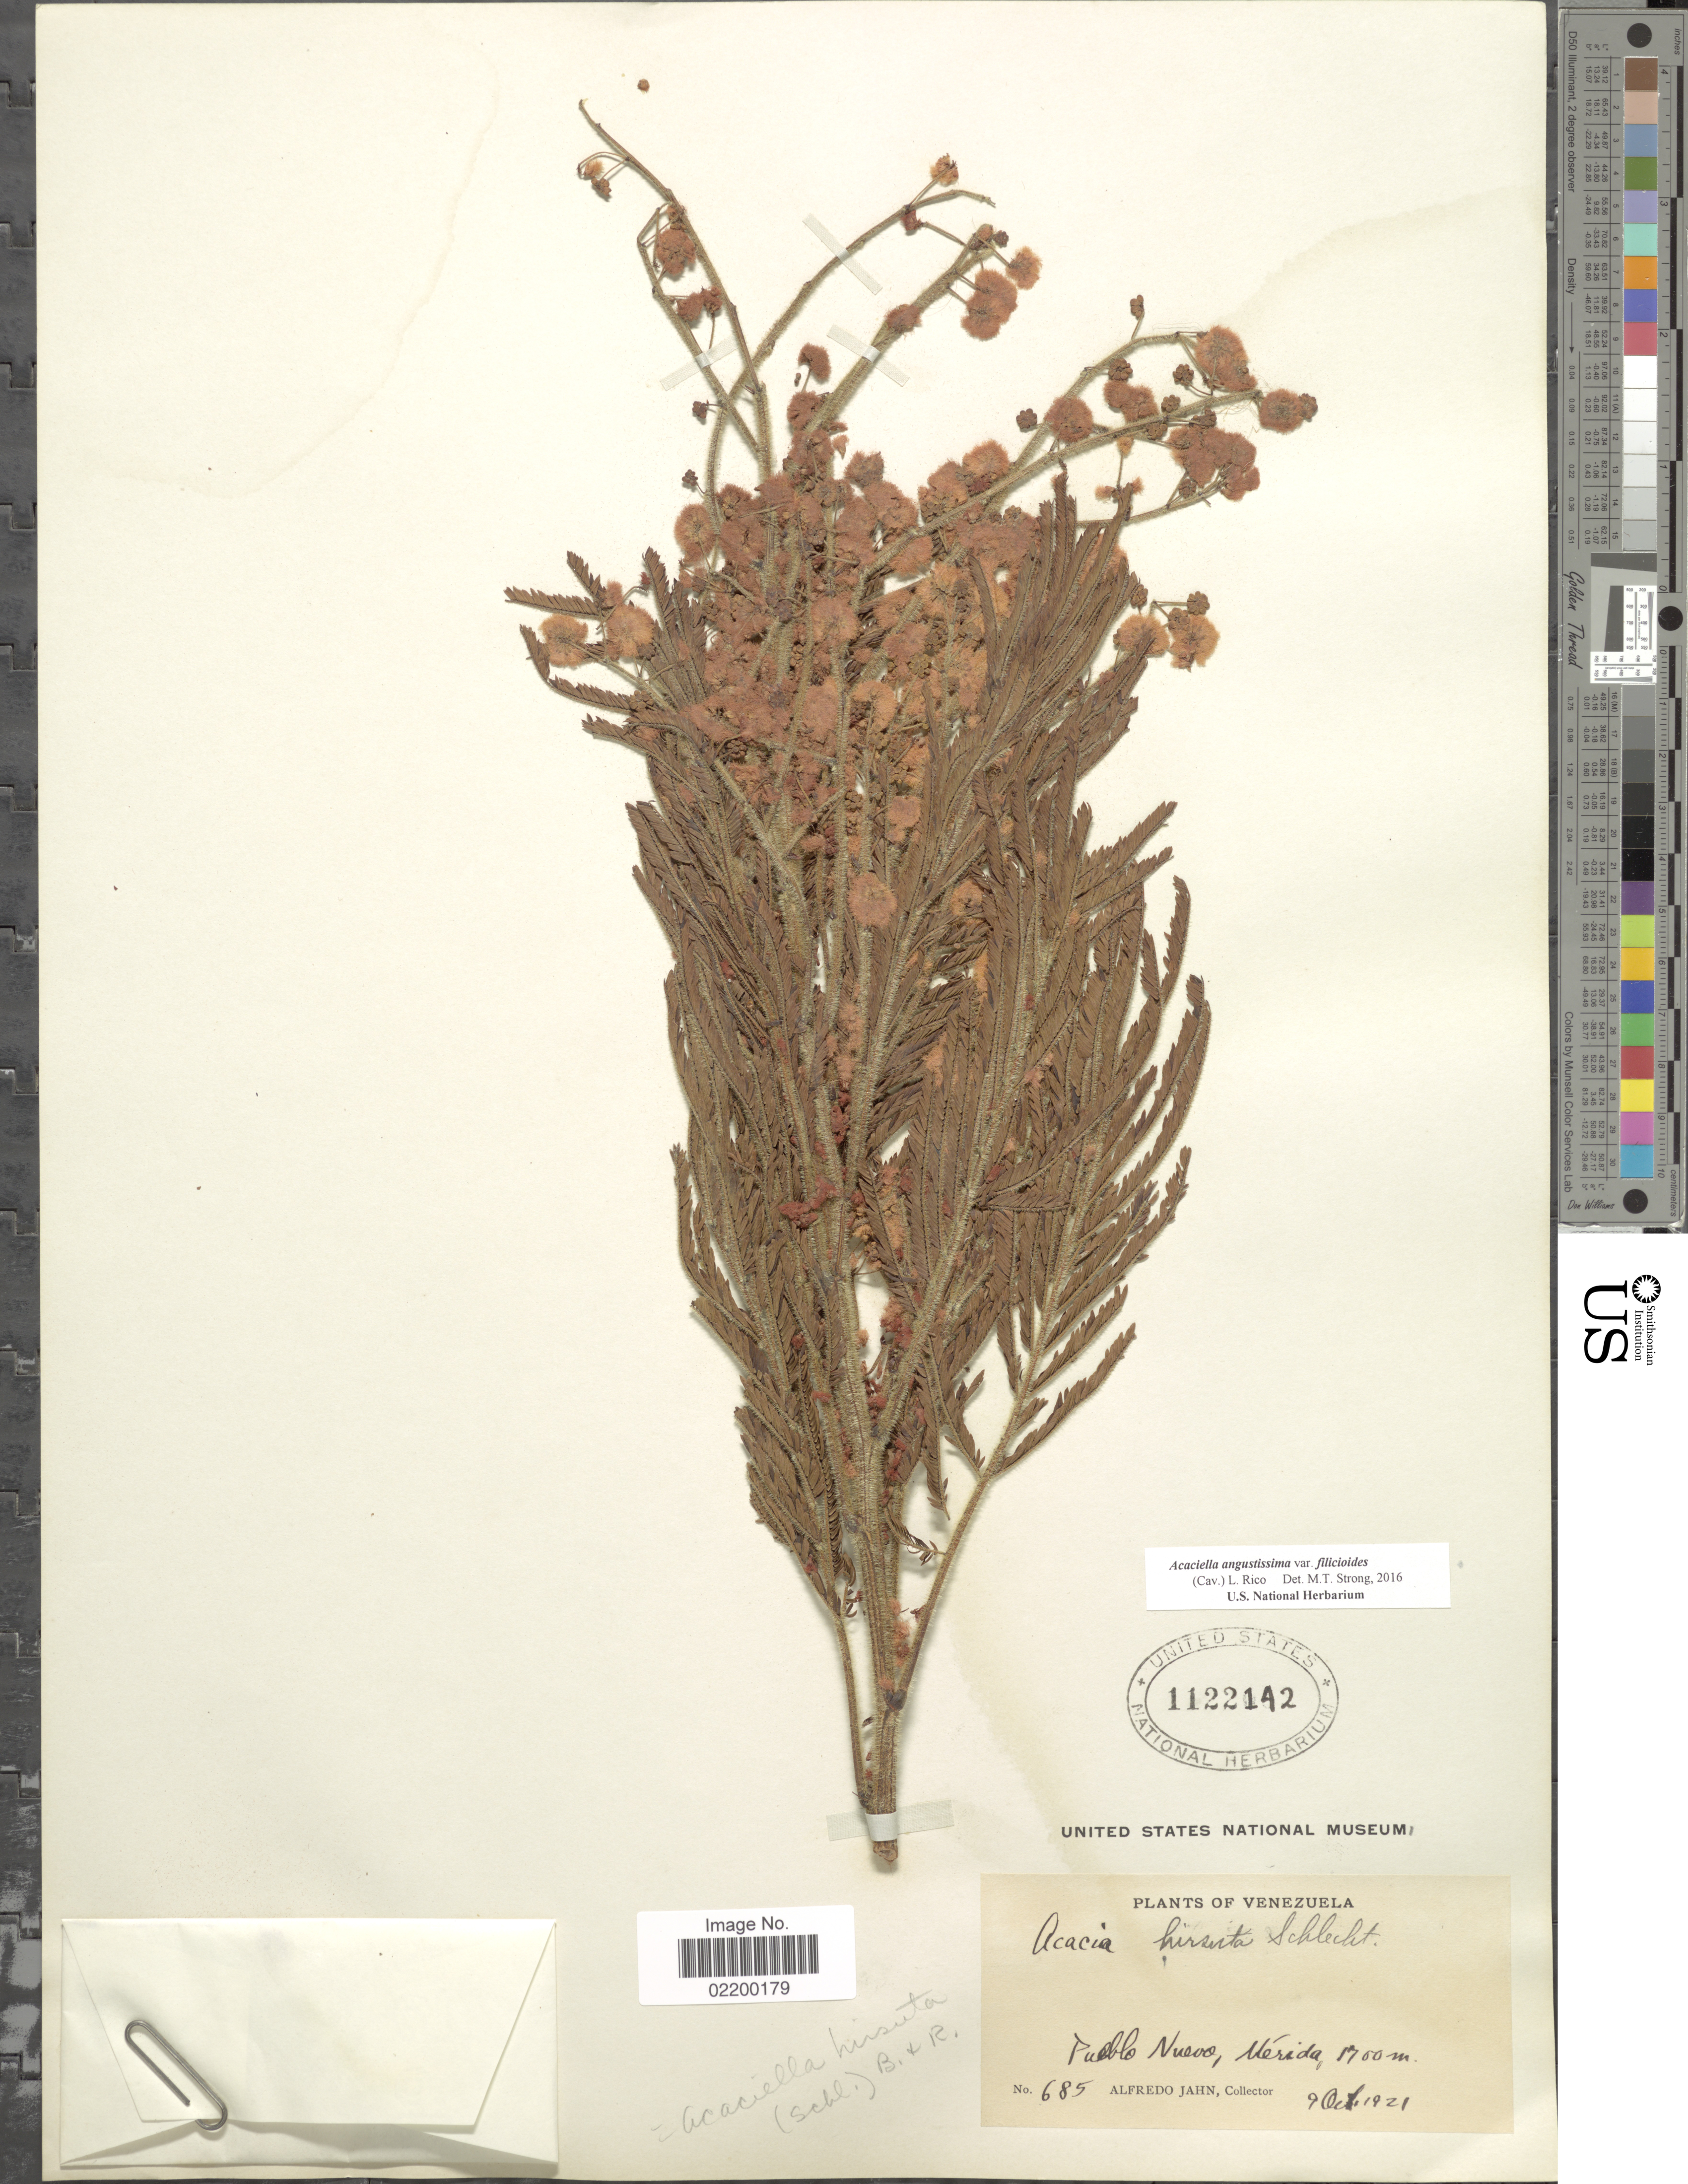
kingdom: Plantae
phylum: Tracheophyta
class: Magnoliopsida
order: Fabales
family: Fabaceae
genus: Acaciella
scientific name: Acaciella angustissima var. filicioides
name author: (Cav.) L. Rico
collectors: A. Jahn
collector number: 685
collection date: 1921-10-09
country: Venezuela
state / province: Mérida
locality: Pueblo Nuevo, Merida.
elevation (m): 1700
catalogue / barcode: US 1122142